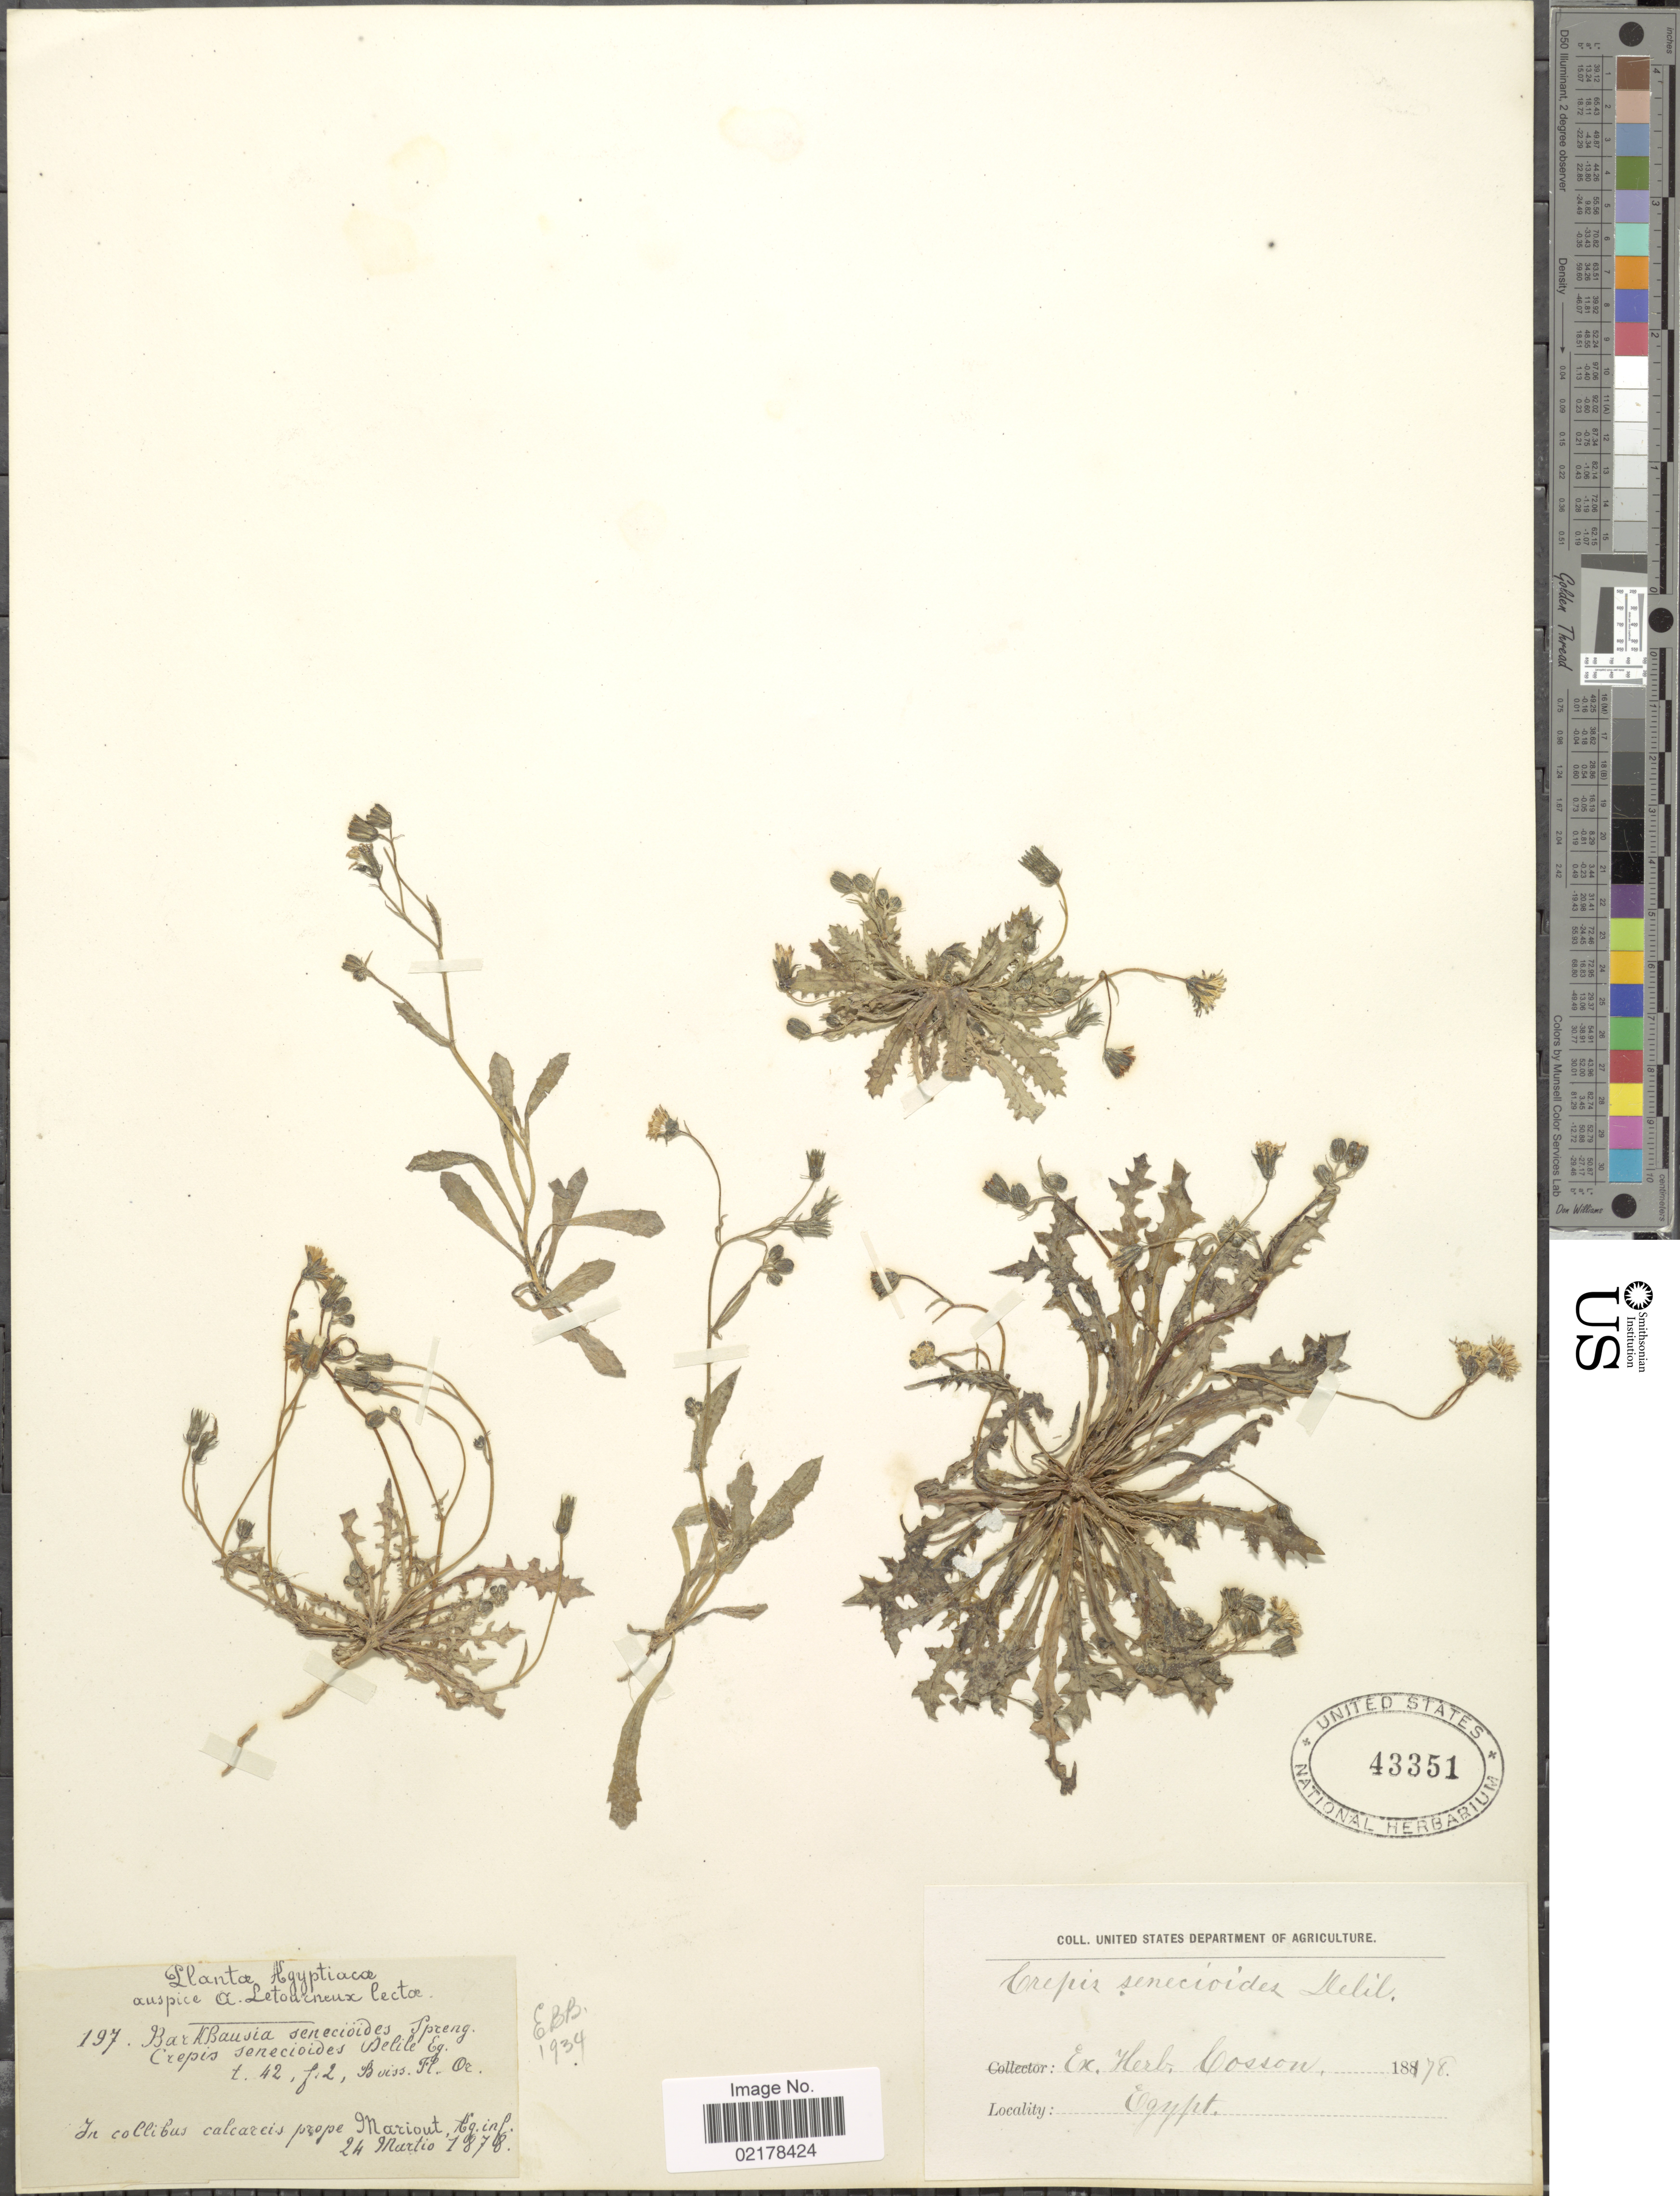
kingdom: Plantae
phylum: Tracheophyta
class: Magnoliopsida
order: Asterales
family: Asteraceae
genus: Crepis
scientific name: Crepis senecioides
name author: Delile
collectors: ex herb. Cosson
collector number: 197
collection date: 1878-03-24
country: Egypt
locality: In collibus calcarcis prope Mariout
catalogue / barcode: US 43351